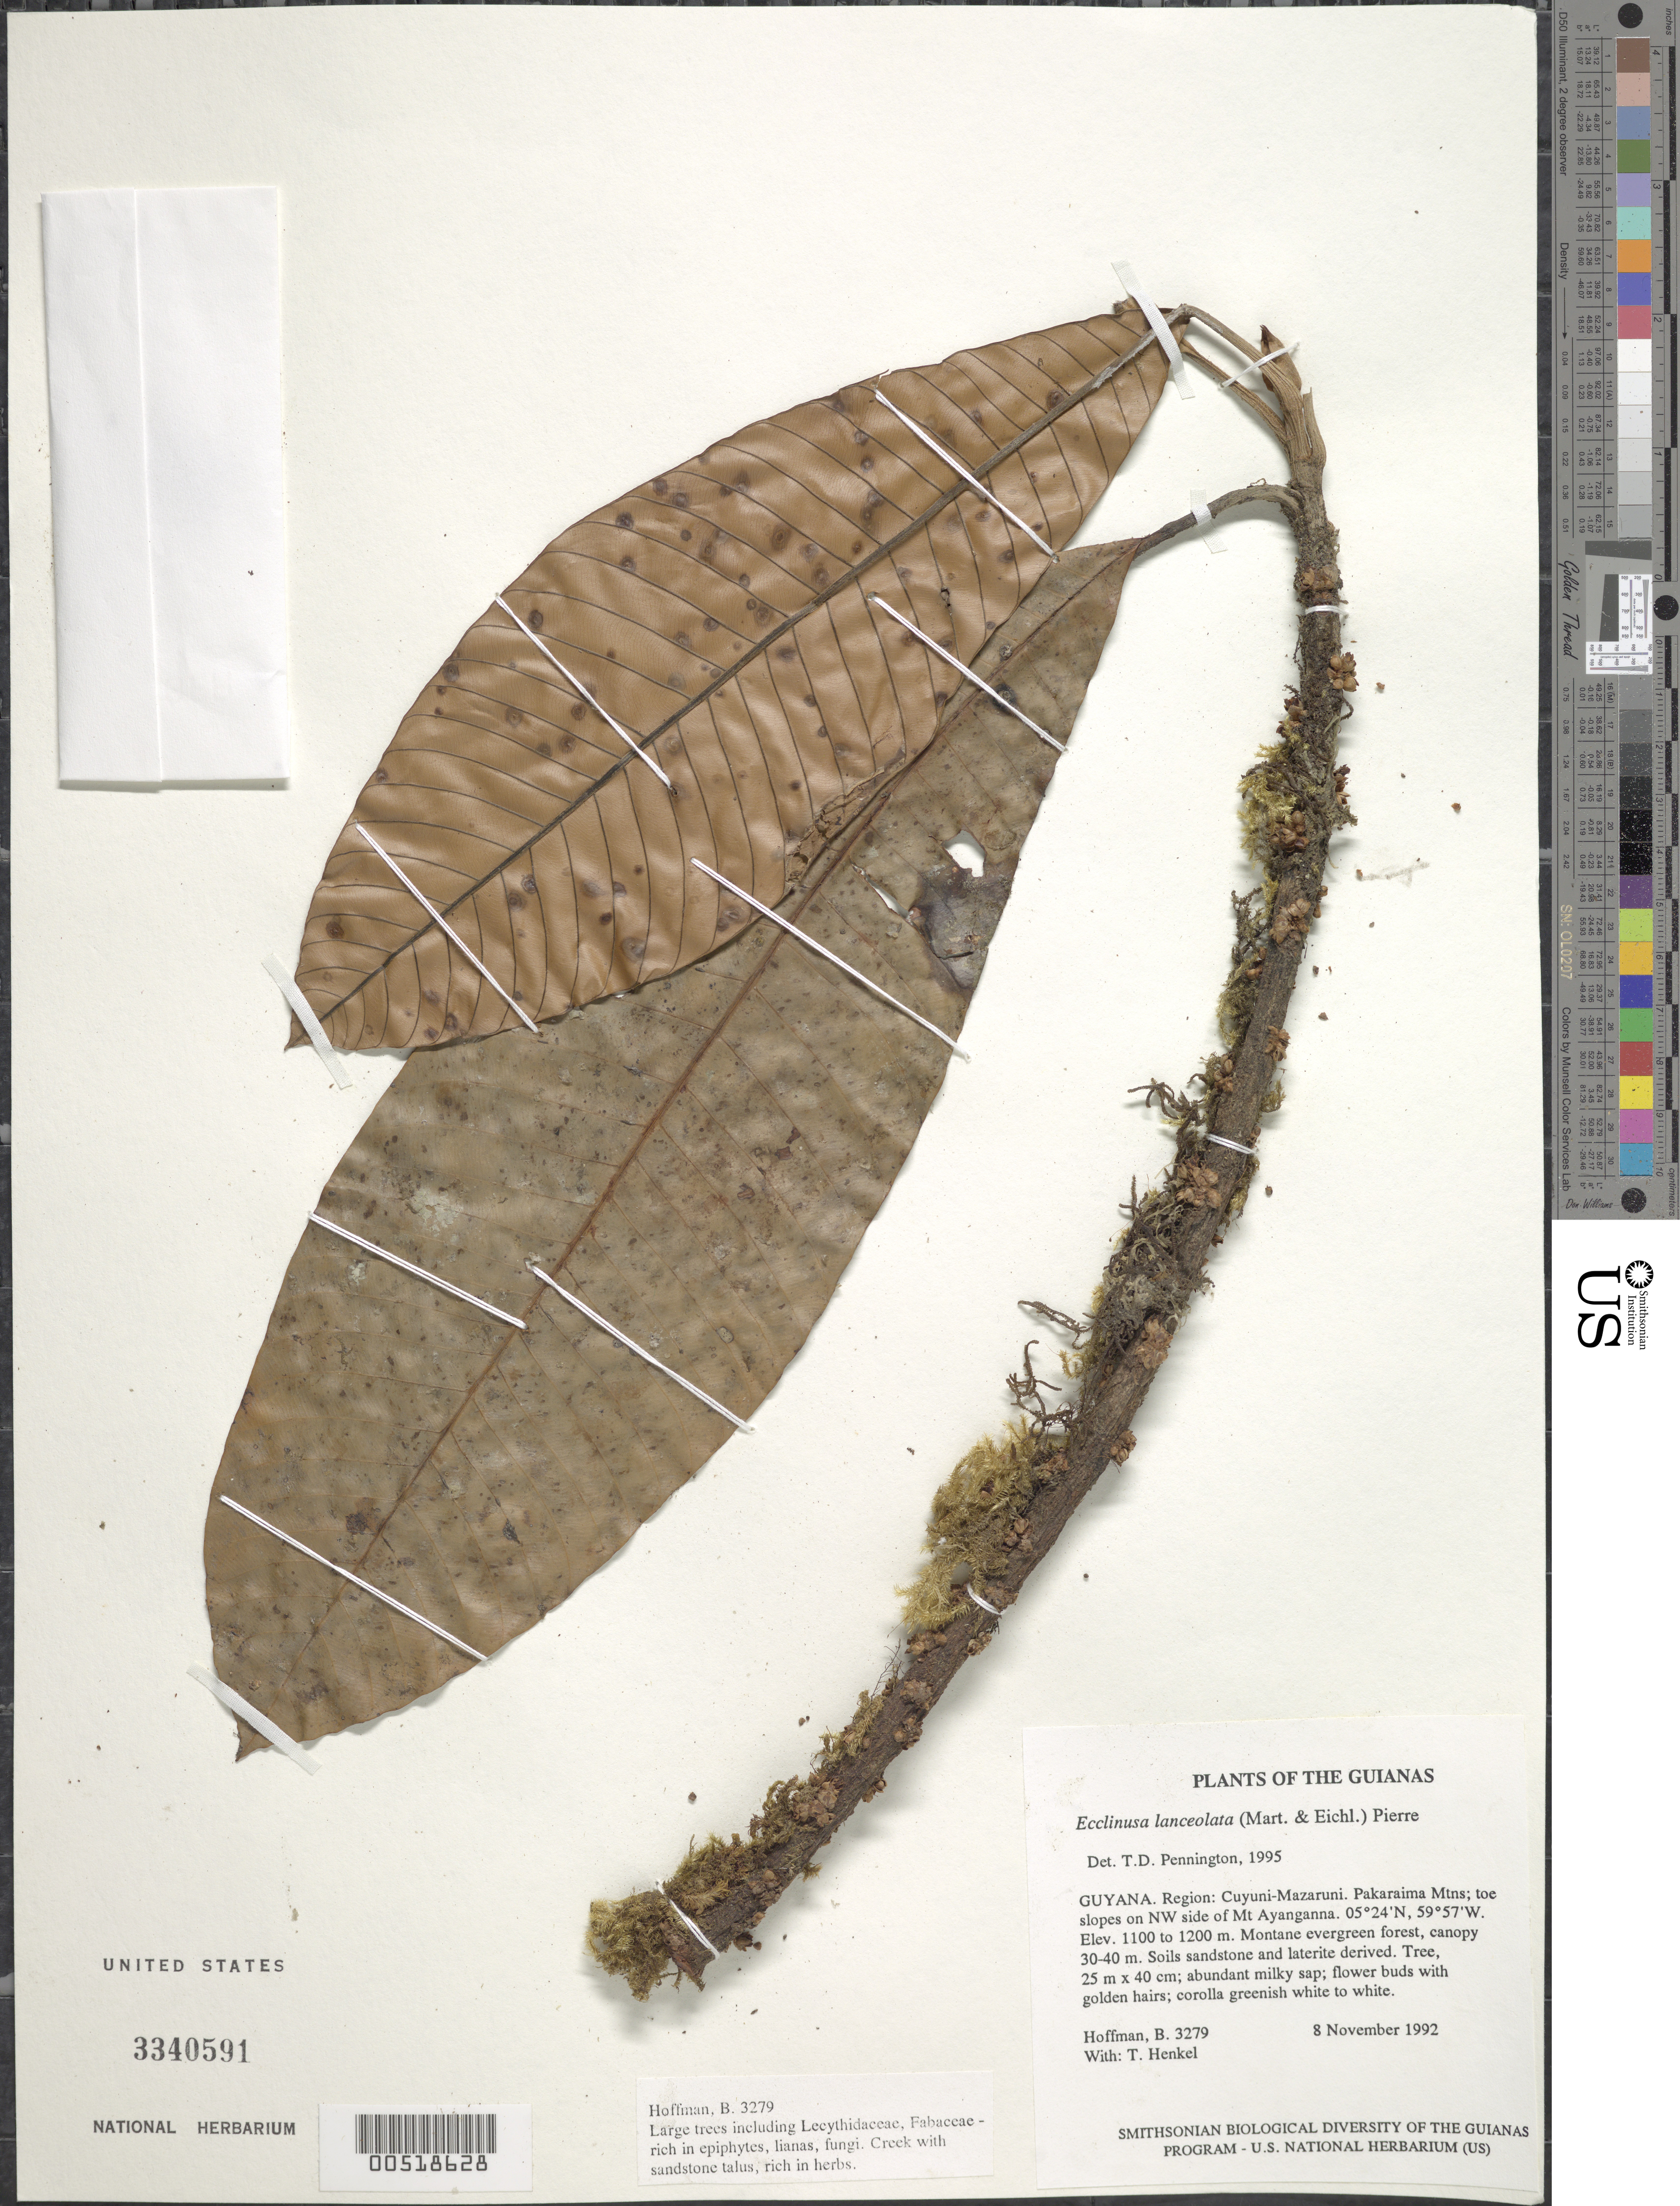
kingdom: Plantae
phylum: Tracheophyta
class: Magnoliopsida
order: Ericales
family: Sapotaceae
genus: Ecclinusa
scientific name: Ecclinusa lanceolata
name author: (Mart. & Eichler) Pierre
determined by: Pennington, T. D., (K)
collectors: B. Hoffman & T. Henkel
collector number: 3279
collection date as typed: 8 November 1992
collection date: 1992-11-08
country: Guyana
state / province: Cuyuni-Mazaruni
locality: Pakaraima Mountains; toe slopes on NW side of Mt. Ayanganna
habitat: Montane evergreen forest, canopy 30-40 m. Soils sandstone and laterite derived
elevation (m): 1100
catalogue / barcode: US 3340591